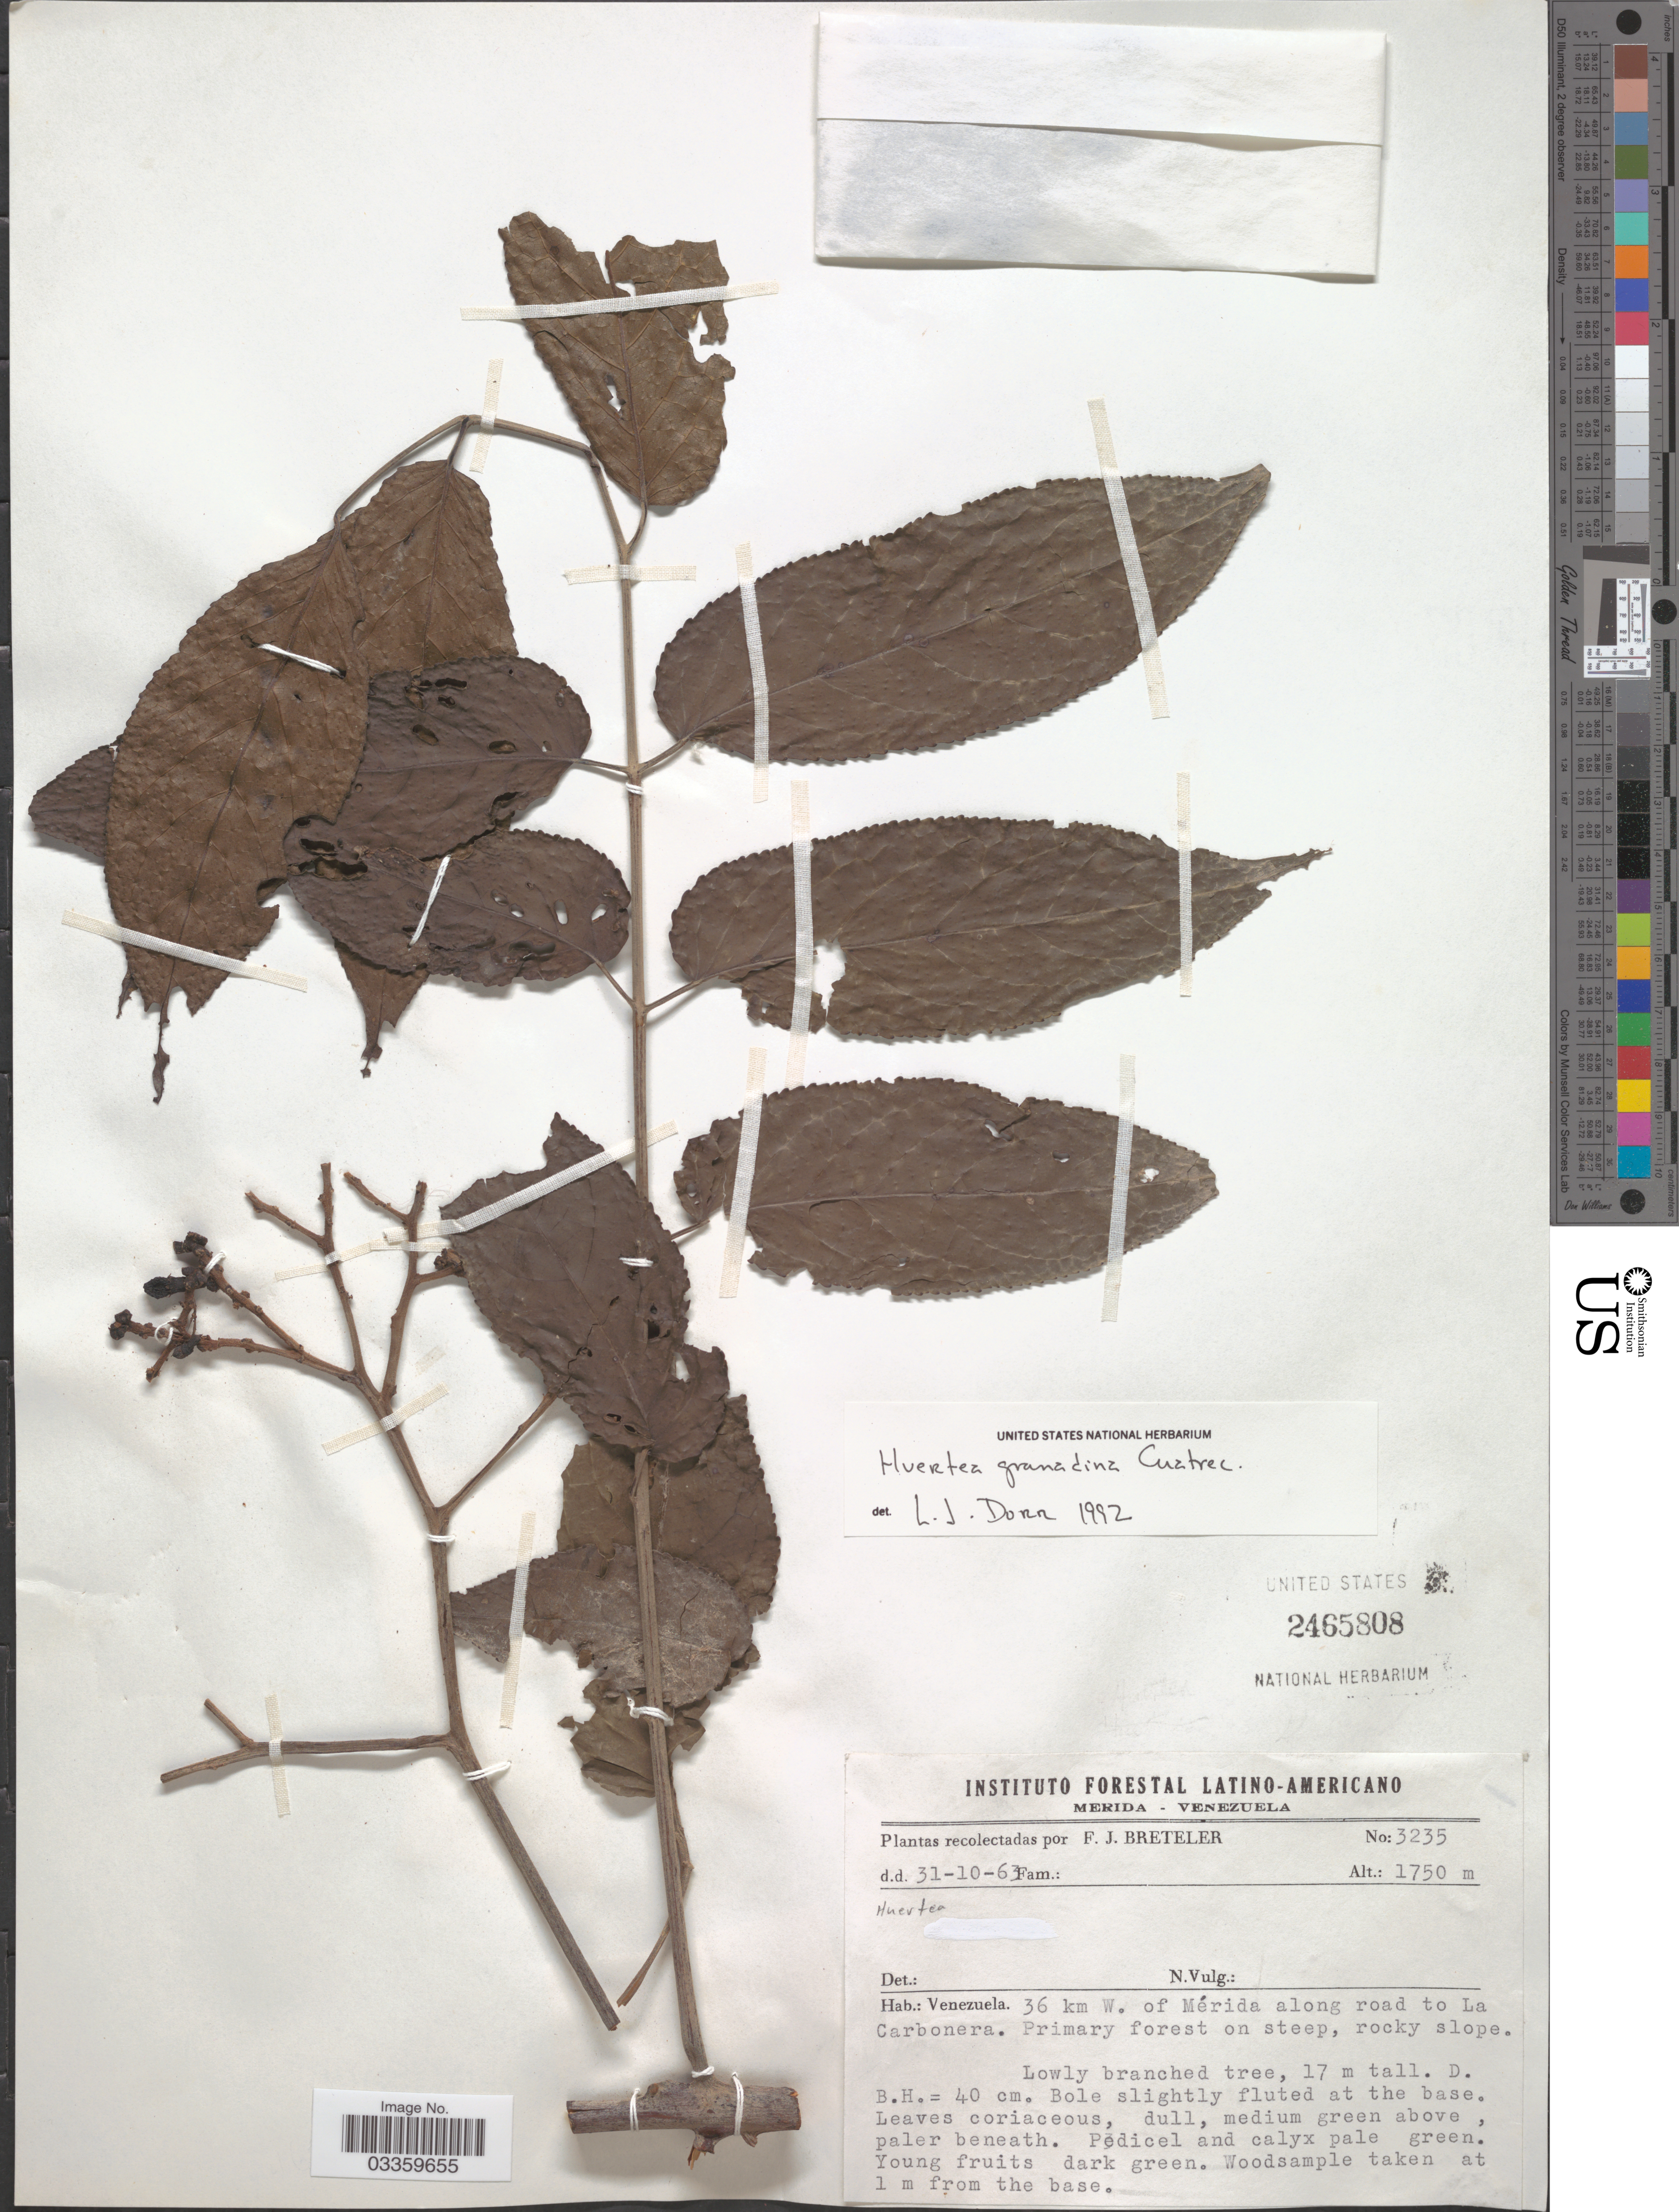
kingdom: Plantae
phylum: Tracheophyta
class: Magnoliopsida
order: Huerteales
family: Tapisciaceae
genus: Huertea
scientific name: Huertea granadina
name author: Cuatrec.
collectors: F. J. Breteler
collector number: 3235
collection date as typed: Transcribed d/m/y: 31/10/63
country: Venezuela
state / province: Mérida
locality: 36 km W. of Mérida along road to La Carbonera.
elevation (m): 1750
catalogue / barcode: US 2465808